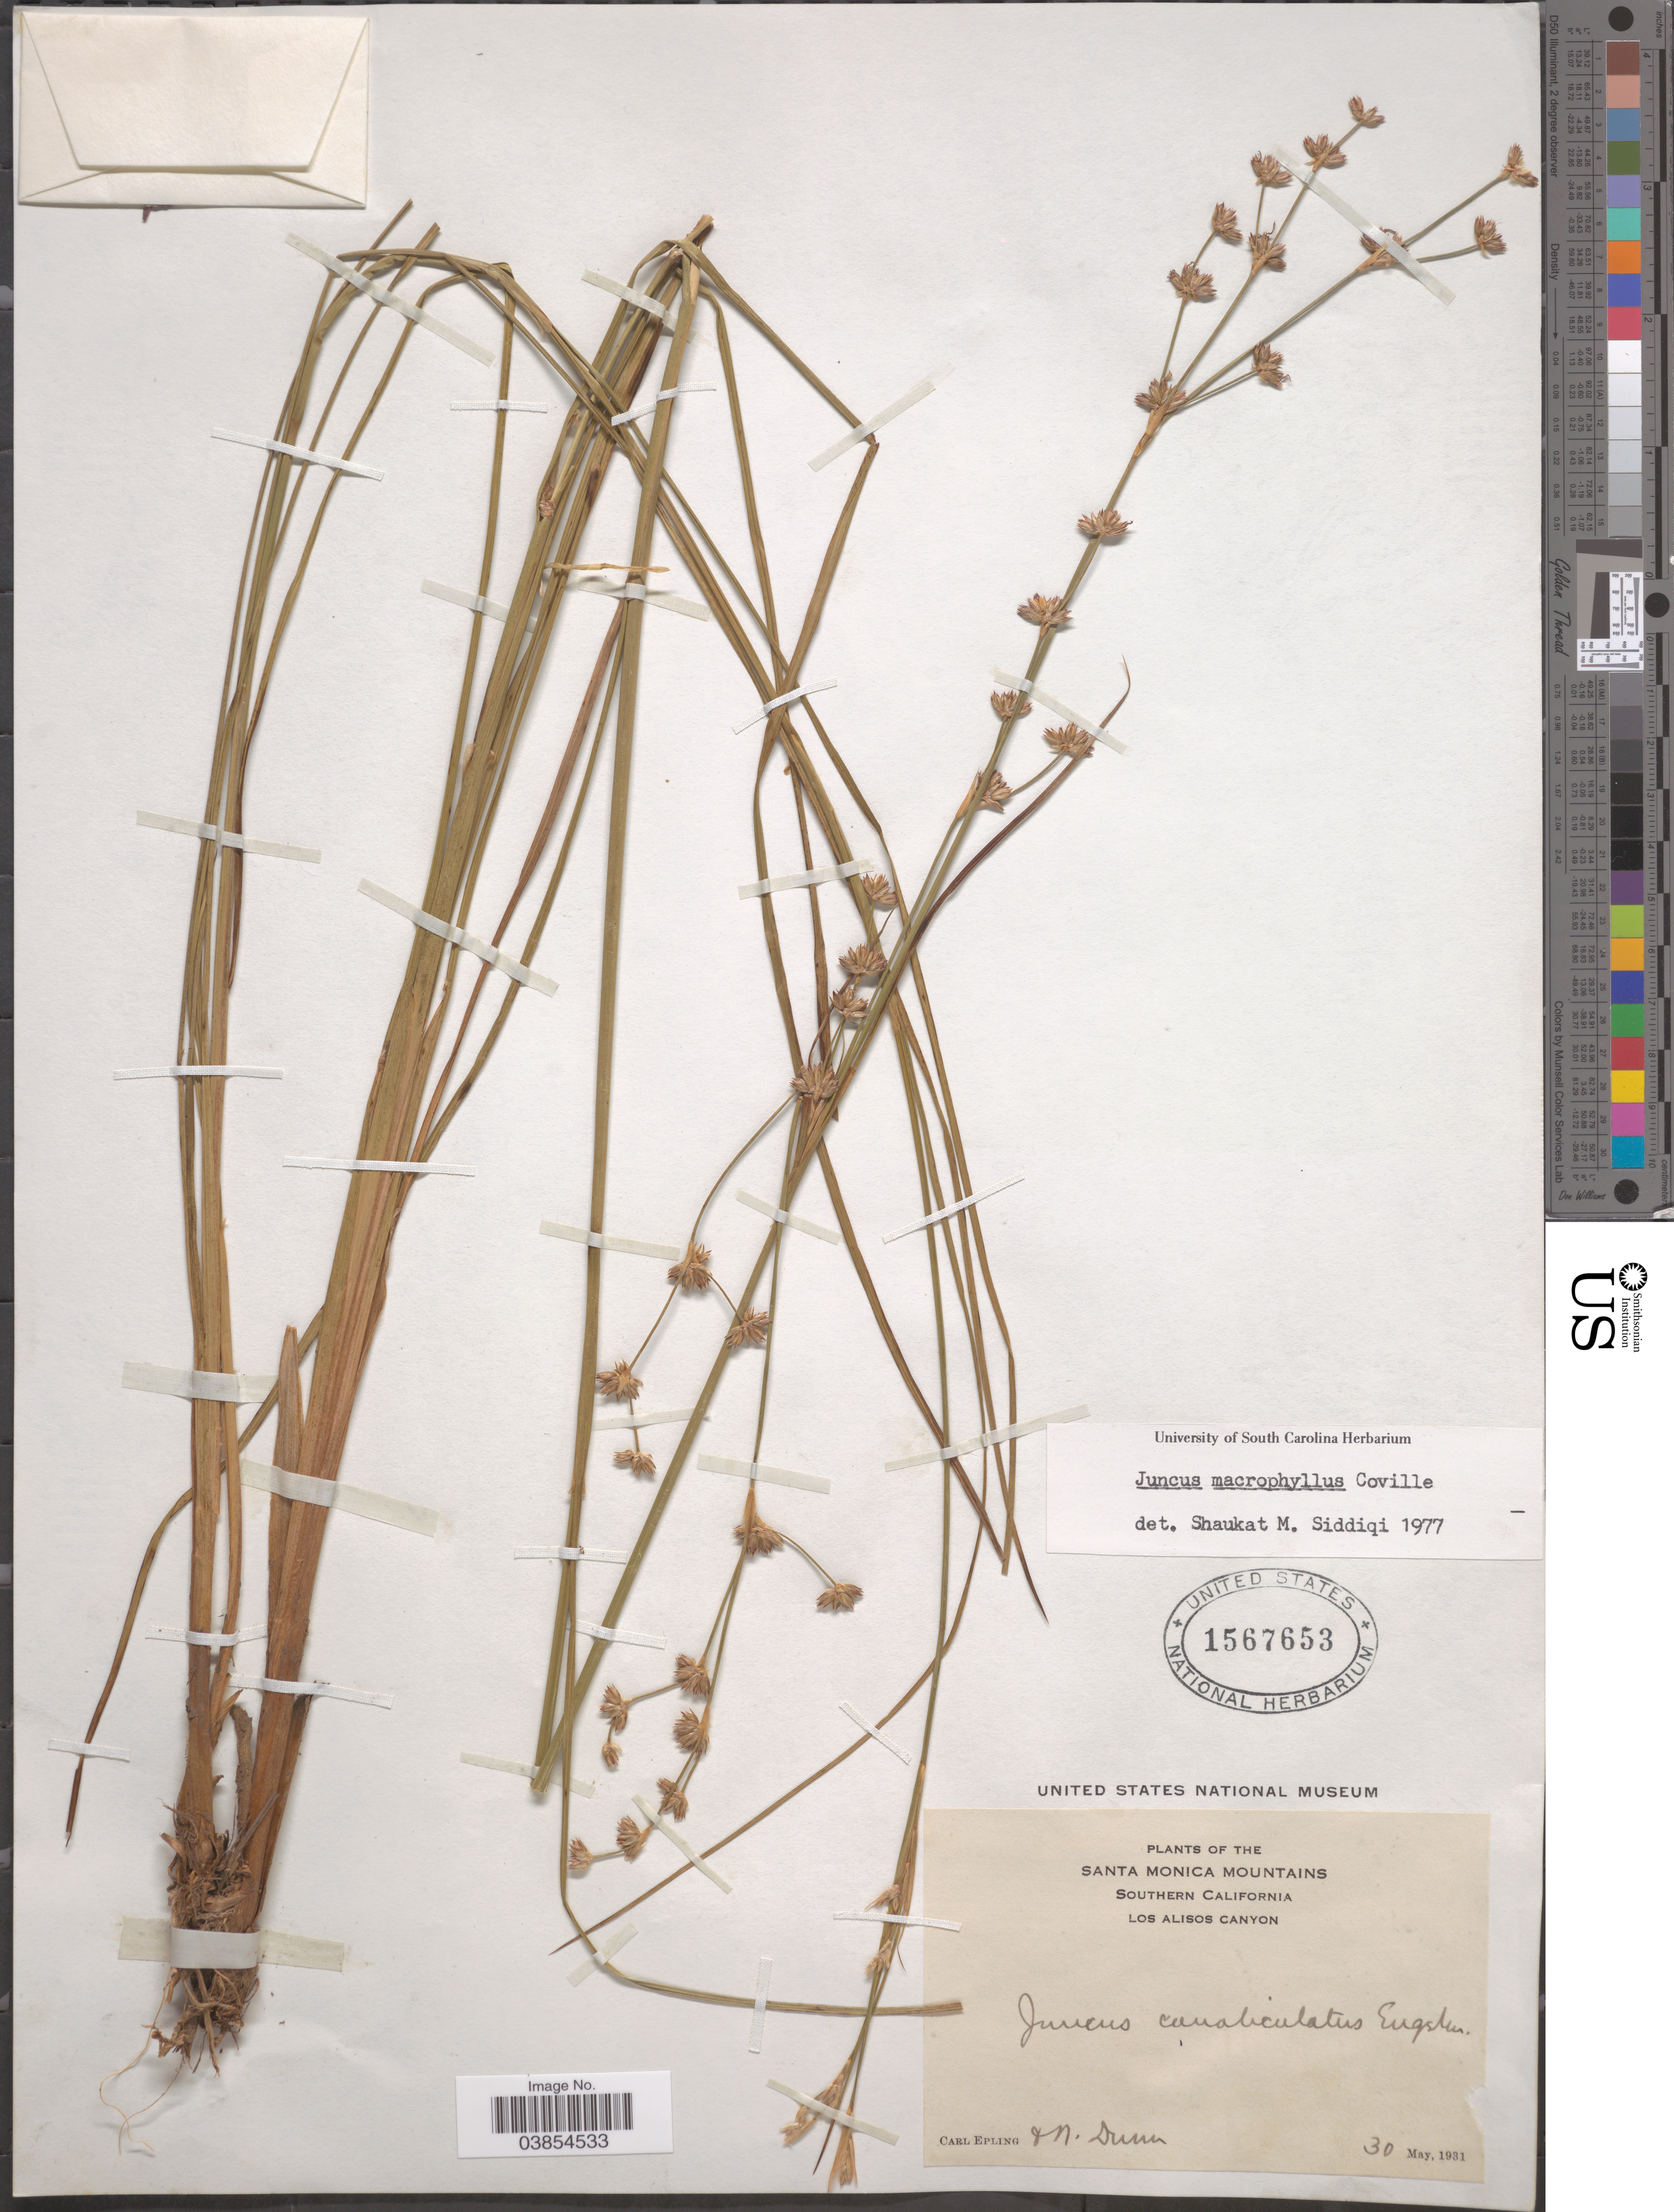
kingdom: Plantae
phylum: Tracheophyta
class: Liliopsida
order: Poales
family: Juncaceae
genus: Juncus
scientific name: Juncus macrophyllus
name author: Coville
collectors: C. C. Epling & N. Dunn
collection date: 1931-05-30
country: United States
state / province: California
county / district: Los Angeles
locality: Santa Monica Mountains. Southern California. Los Alisos Canyon.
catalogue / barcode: US 1567653